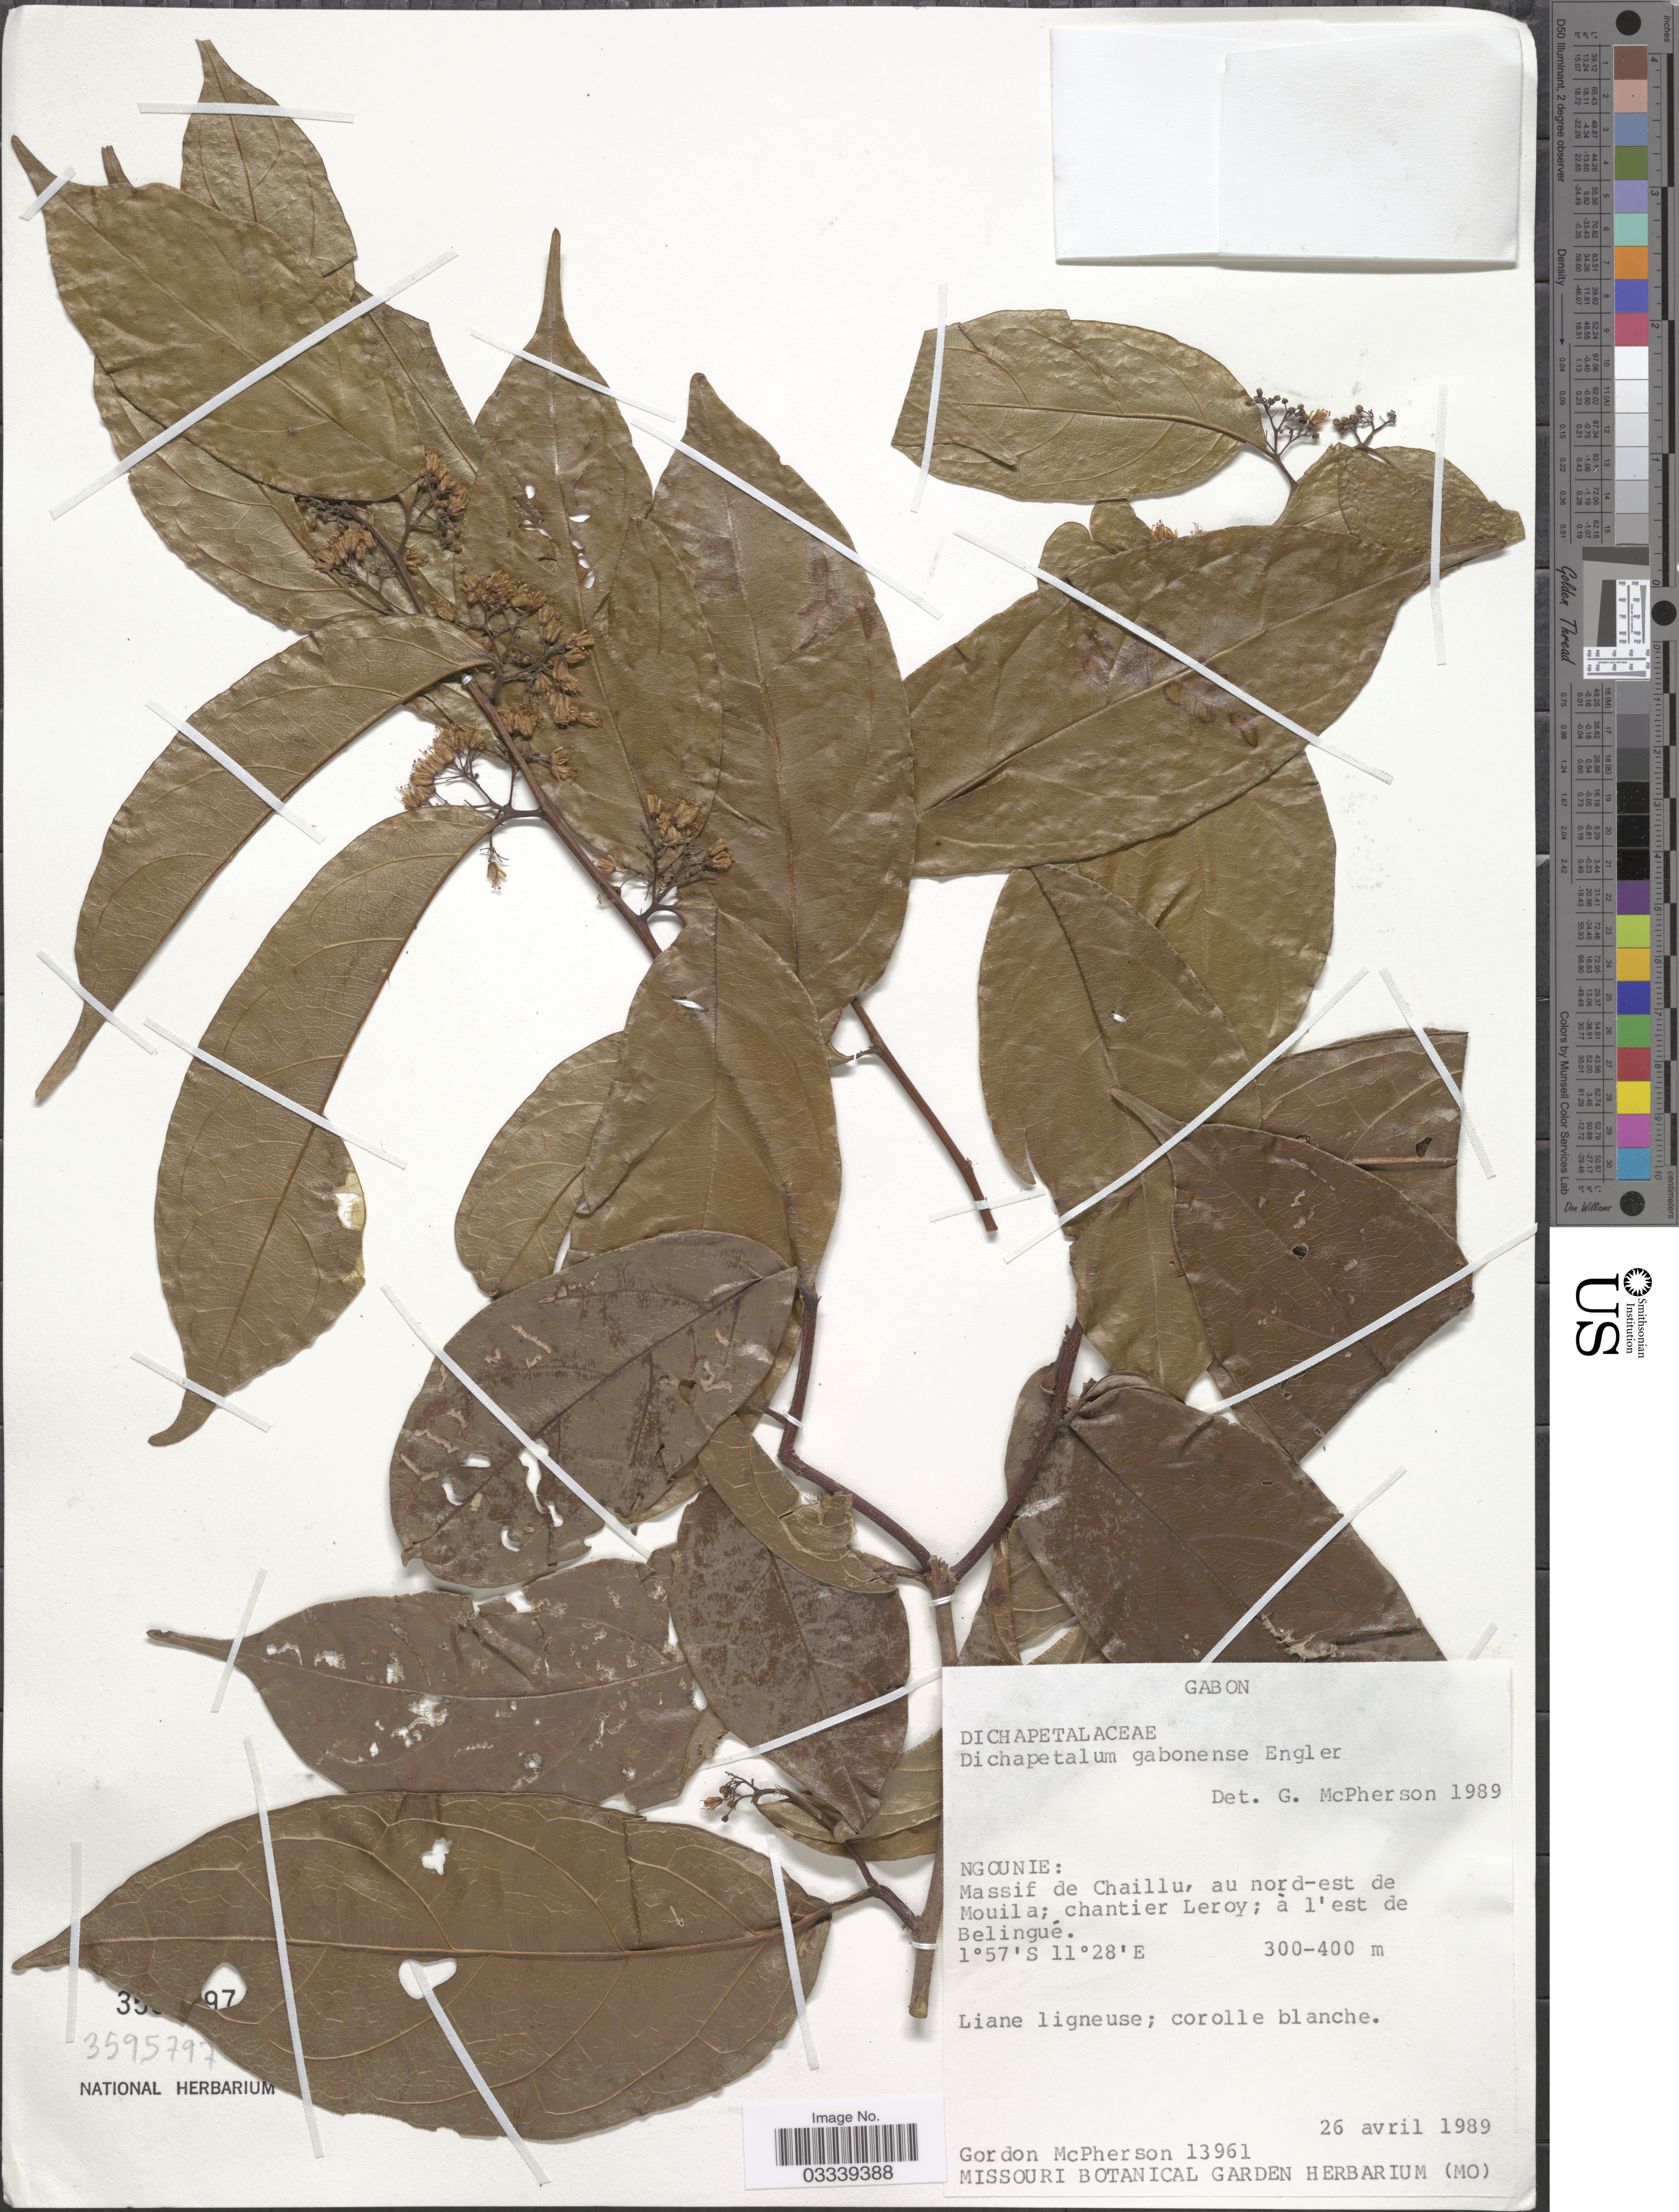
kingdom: Plantae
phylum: Tracheophyta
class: Magnoliopsida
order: Malpighiales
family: Dichapetalaceae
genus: Dichapetalum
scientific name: Dichapetalum gabonense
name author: Engl.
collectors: G. D. McPherson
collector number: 13961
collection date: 1989-04-26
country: Gabon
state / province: Ngounie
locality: Massif de Chaillu, au nord-est de Mouila; chantier Leroy; à l'est de Belingué.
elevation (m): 300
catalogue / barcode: US 3595797